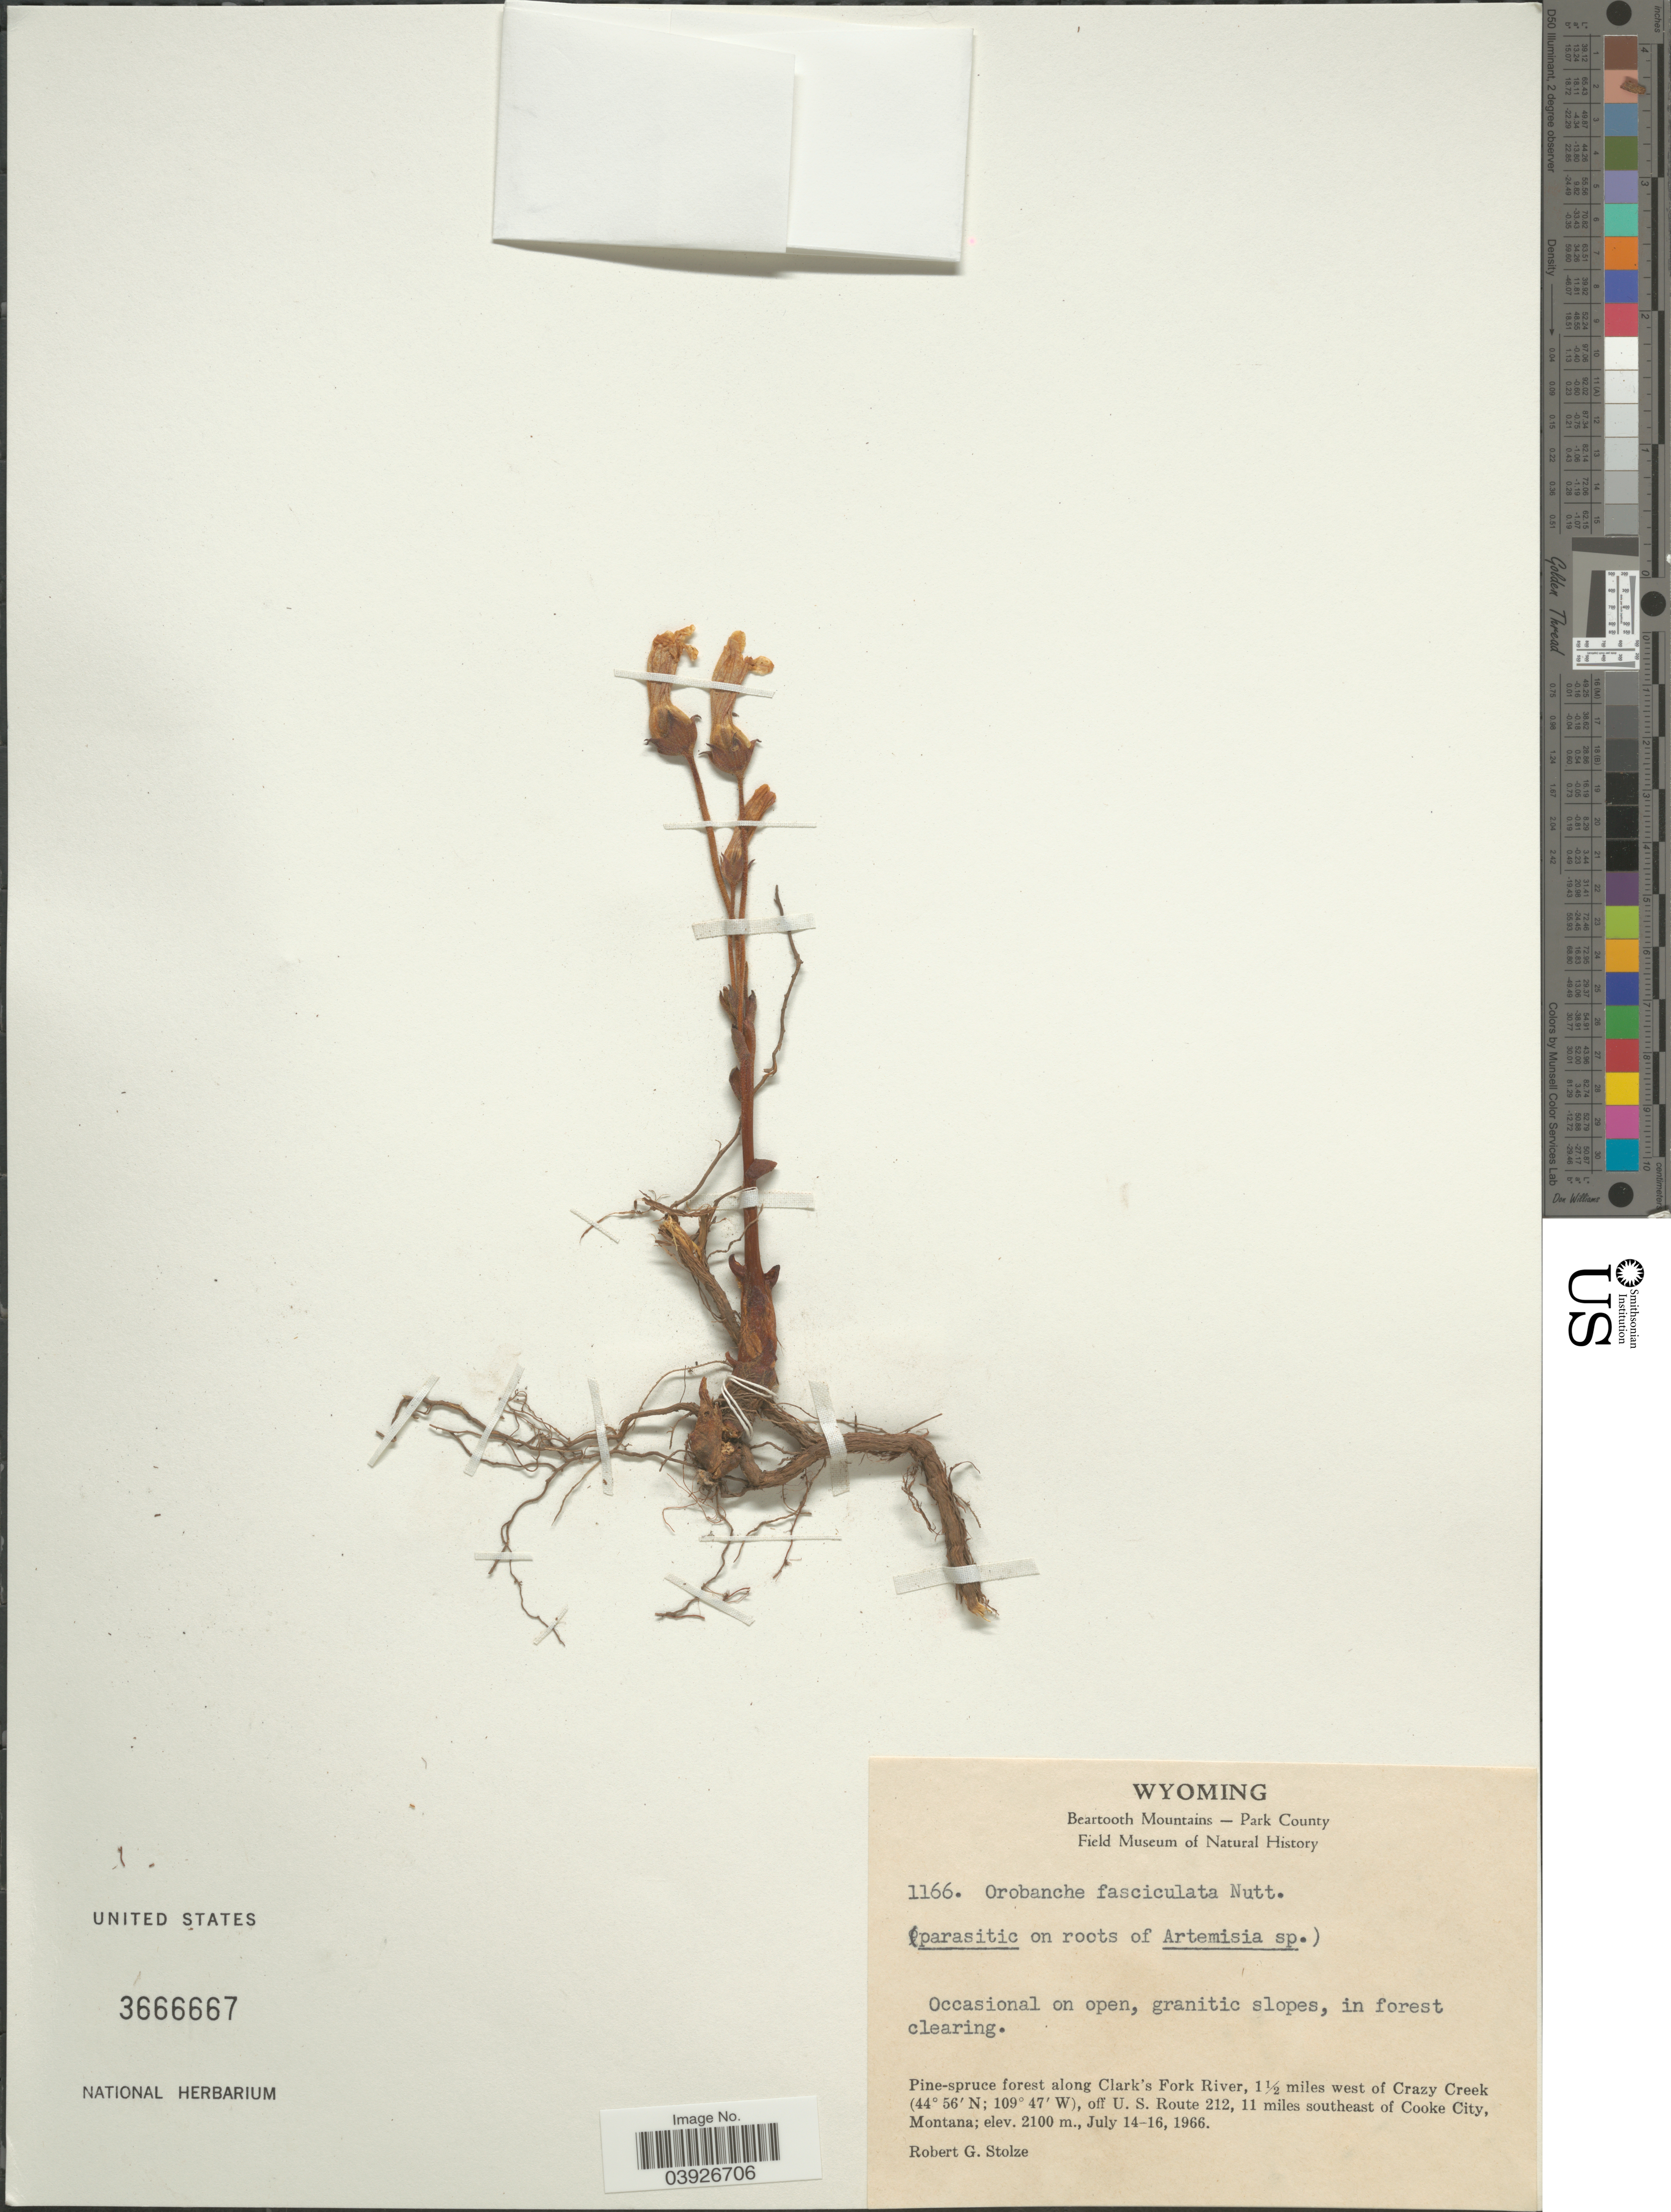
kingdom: Plantae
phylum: Tracheophyta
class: Magnoliopsida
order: Lamiales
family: Orobanchaceae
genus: Aphyllon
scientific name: Aphyllon fasciculatum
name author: (Nutt.) Torr. & A. Gray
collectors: R. G. Stolze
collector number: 1166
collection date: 1966-07-14/1966-07-16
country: United States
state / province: Montana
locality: Pine-spruce forest along Clark's Fork River, 1½ miles west of Crazy Creek, off U. S. Route 212, 11 miles southeast of Cooke City.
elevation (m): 2100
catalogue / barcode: US 3666667